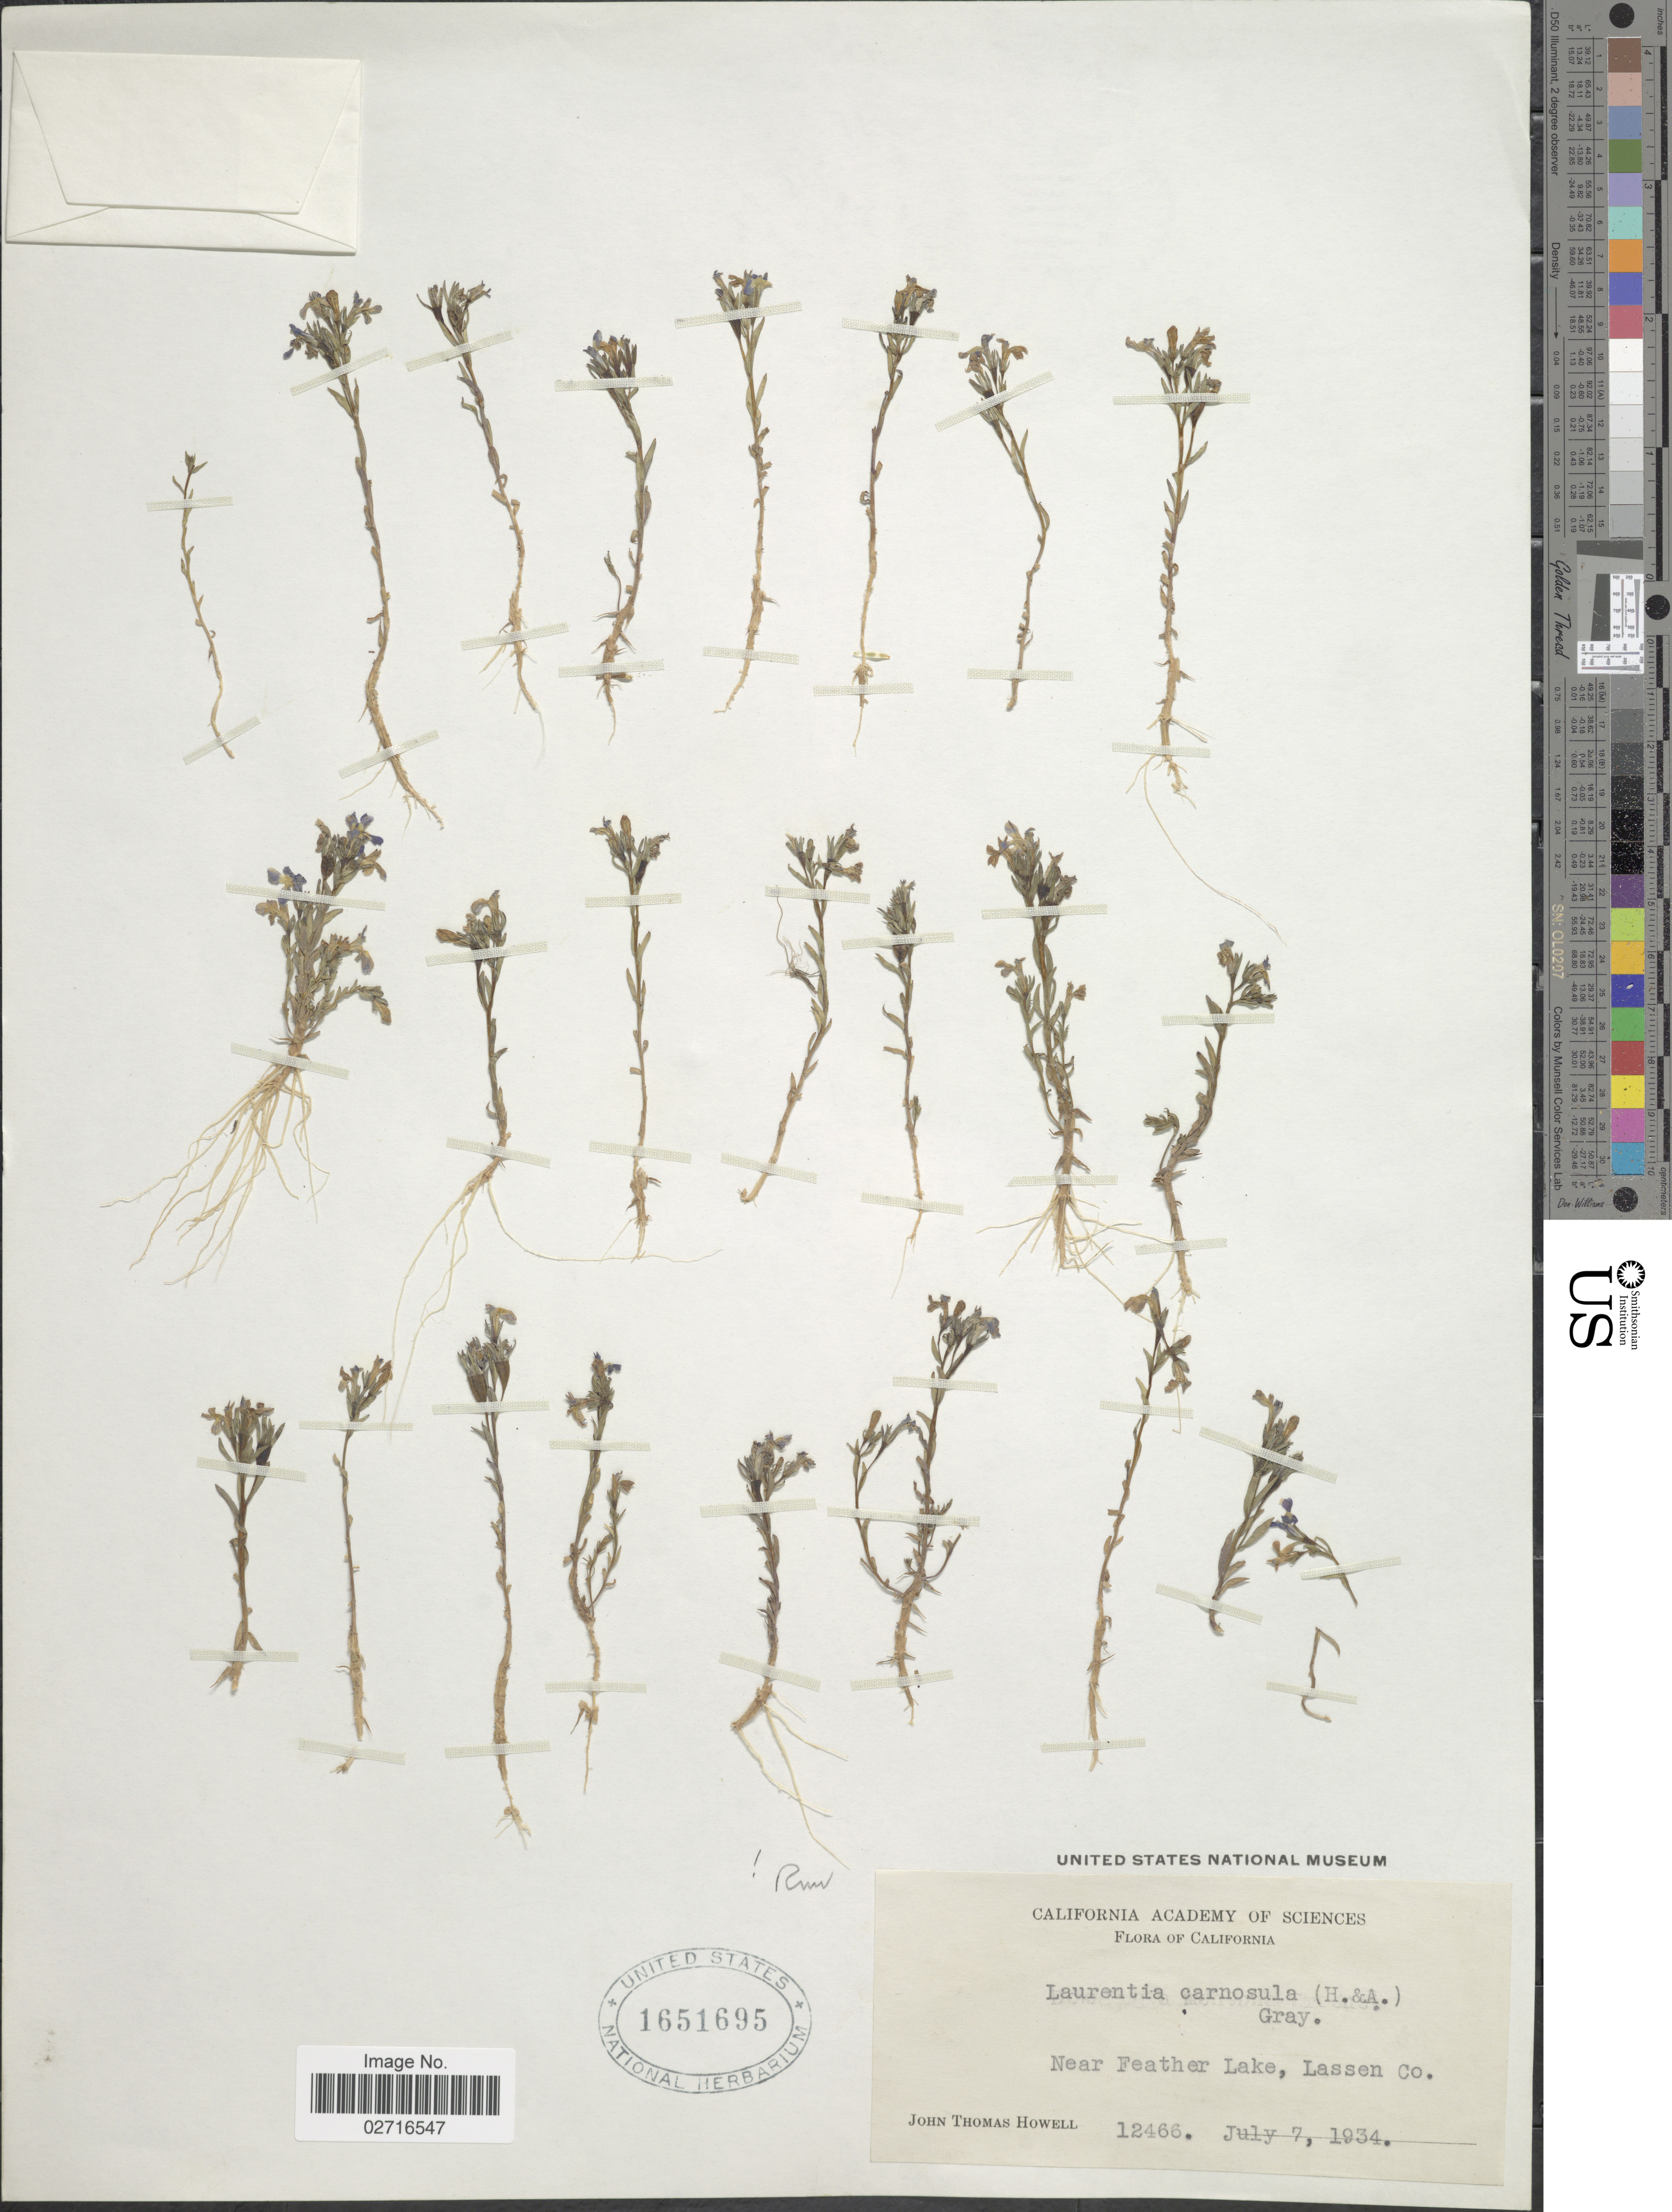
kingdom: Plantae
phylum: Tracheophyta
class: Magnoliopsida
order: Asterales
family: Campanulaceae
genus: Laurentia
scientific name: Laurentia carnosula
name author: (Hook. & Arn.) Benth. ex A. Gray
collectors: J. T. Howell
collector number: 12466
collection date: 1934-07-07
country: United States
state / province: California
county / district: Lassen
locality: Near Feather Lake, Lassen Co.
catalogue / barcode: US 1651695